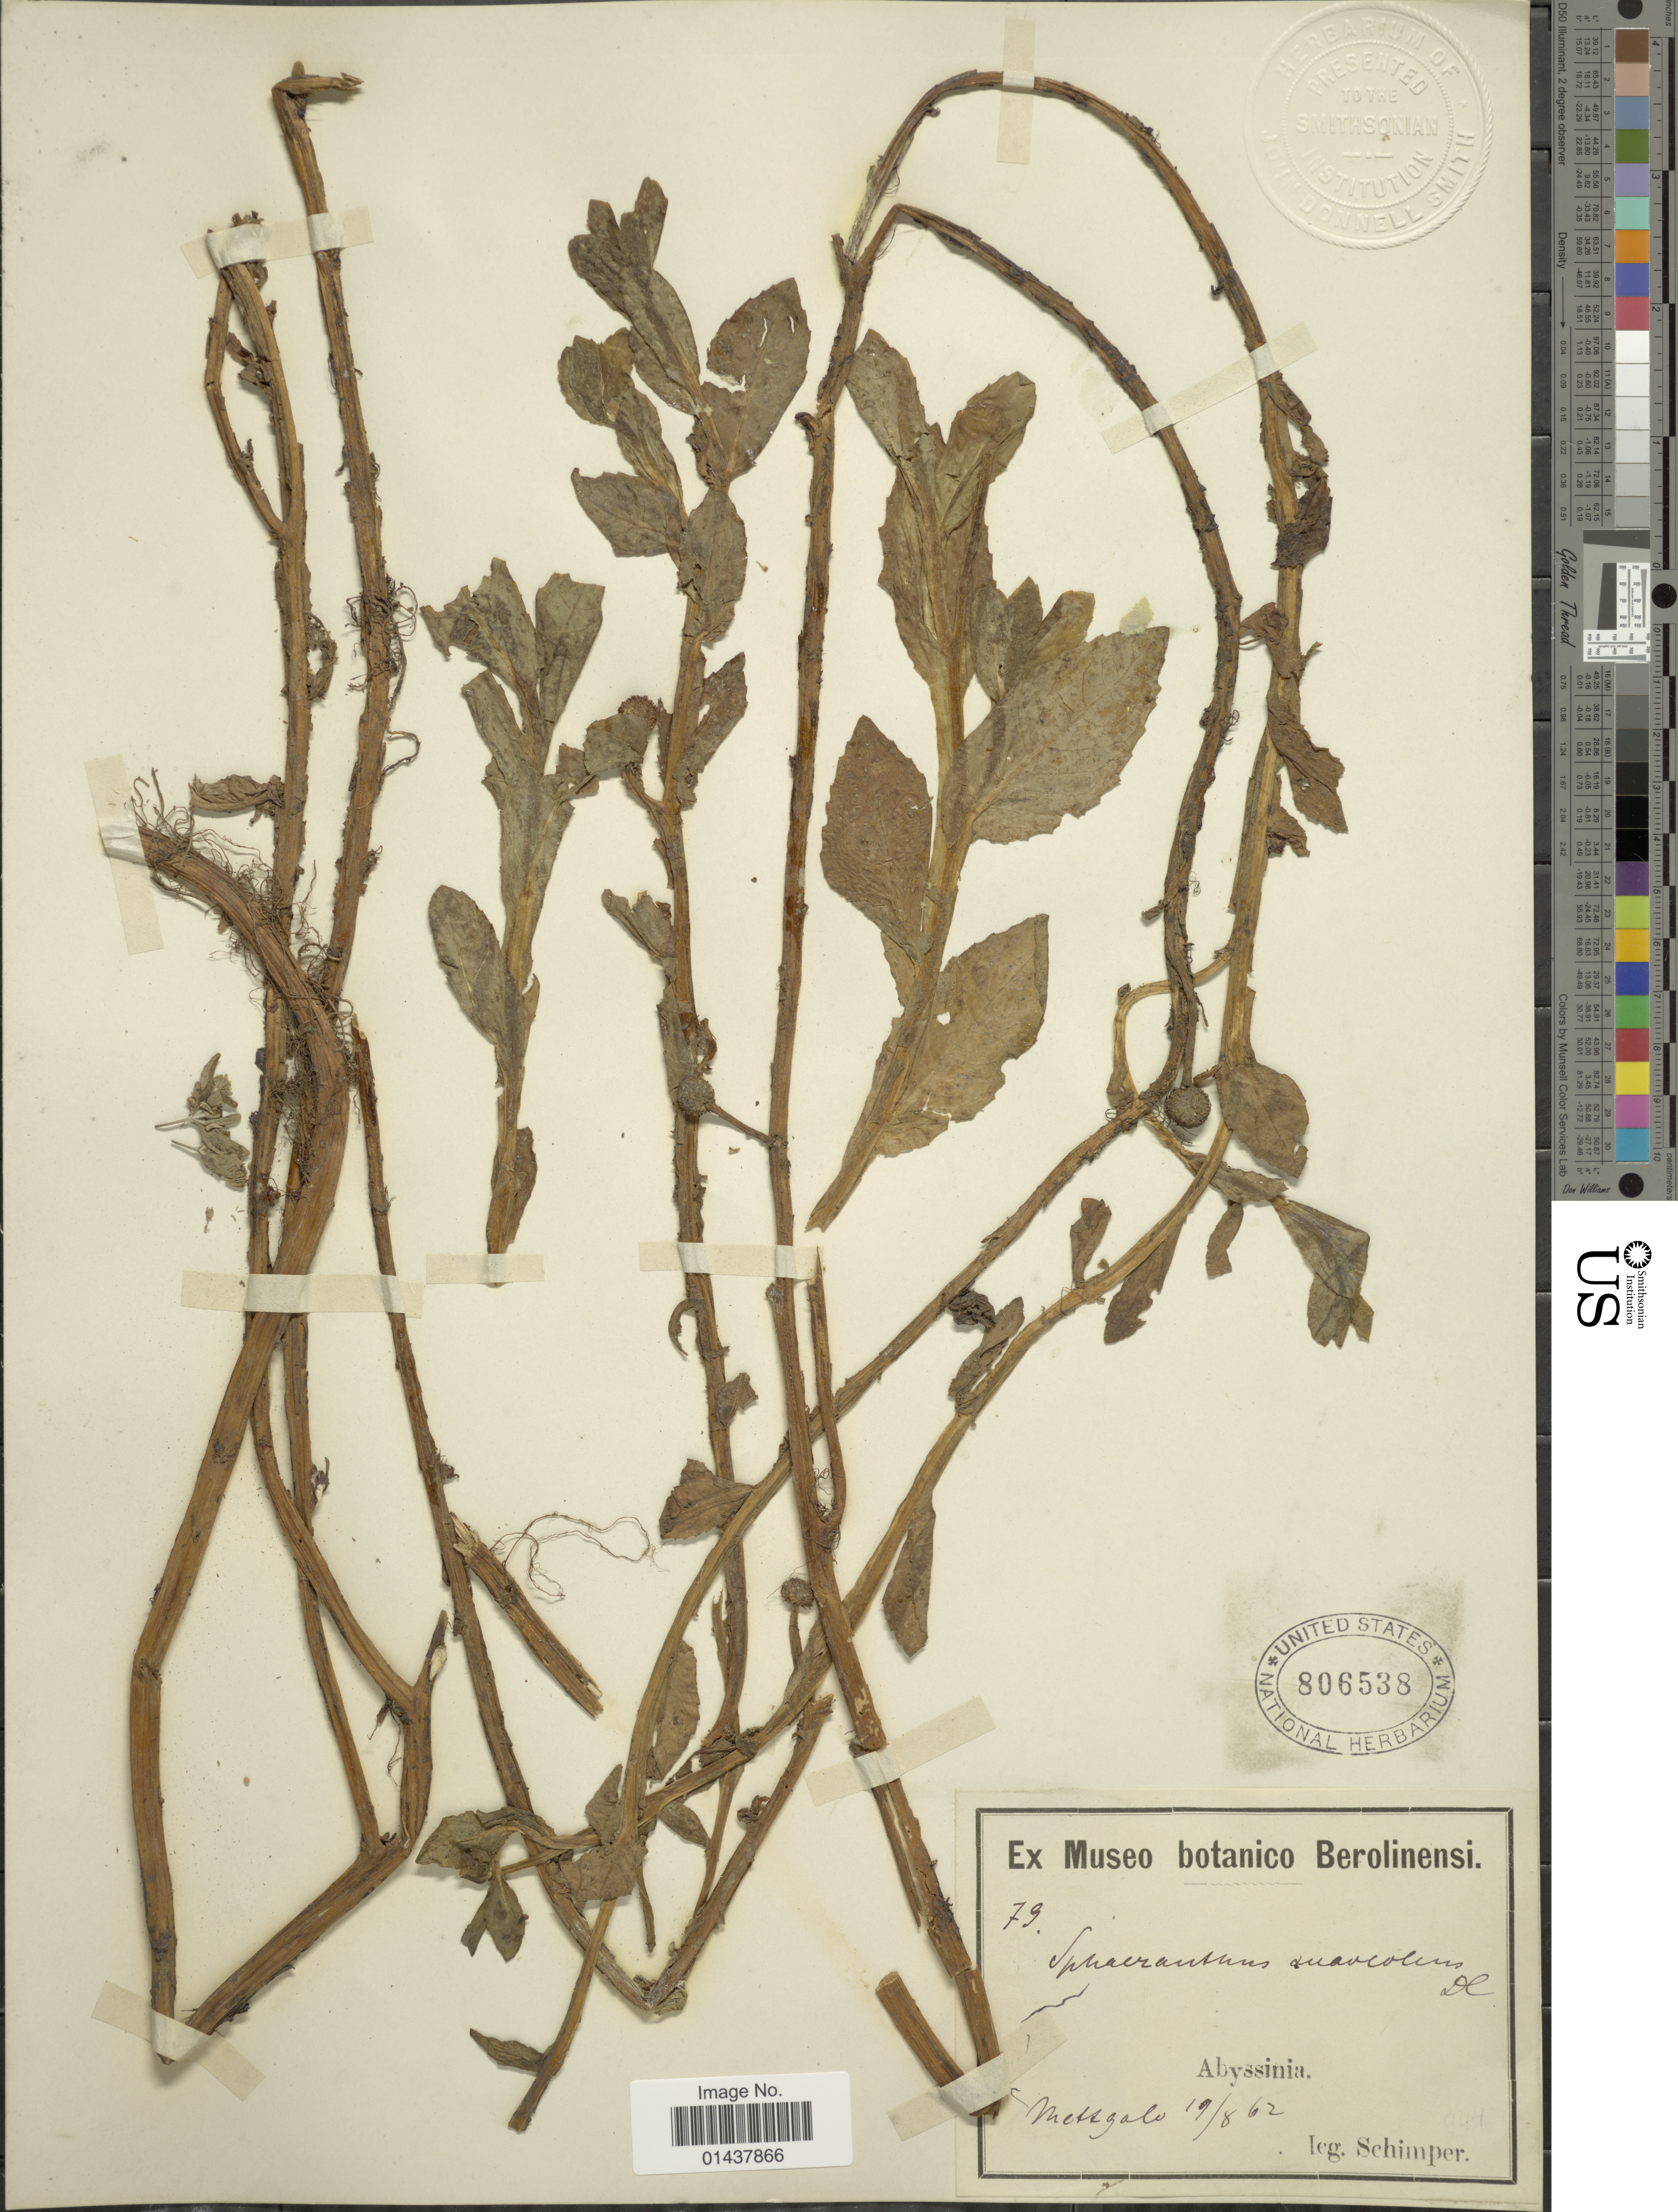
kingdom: Plantae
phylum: Tracheophyta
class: Magnoliopsida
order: Asterales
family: Asteraceae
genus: Sphaeranthus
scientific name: Sphaeranthus suaveolens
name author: (Forssk.) DC.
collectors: -. Schimper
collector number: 79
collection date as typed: Transcribed d/m/y: 19/8/62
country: Eritrea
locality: Metgalo, Abyassinia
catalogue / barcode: US 806538